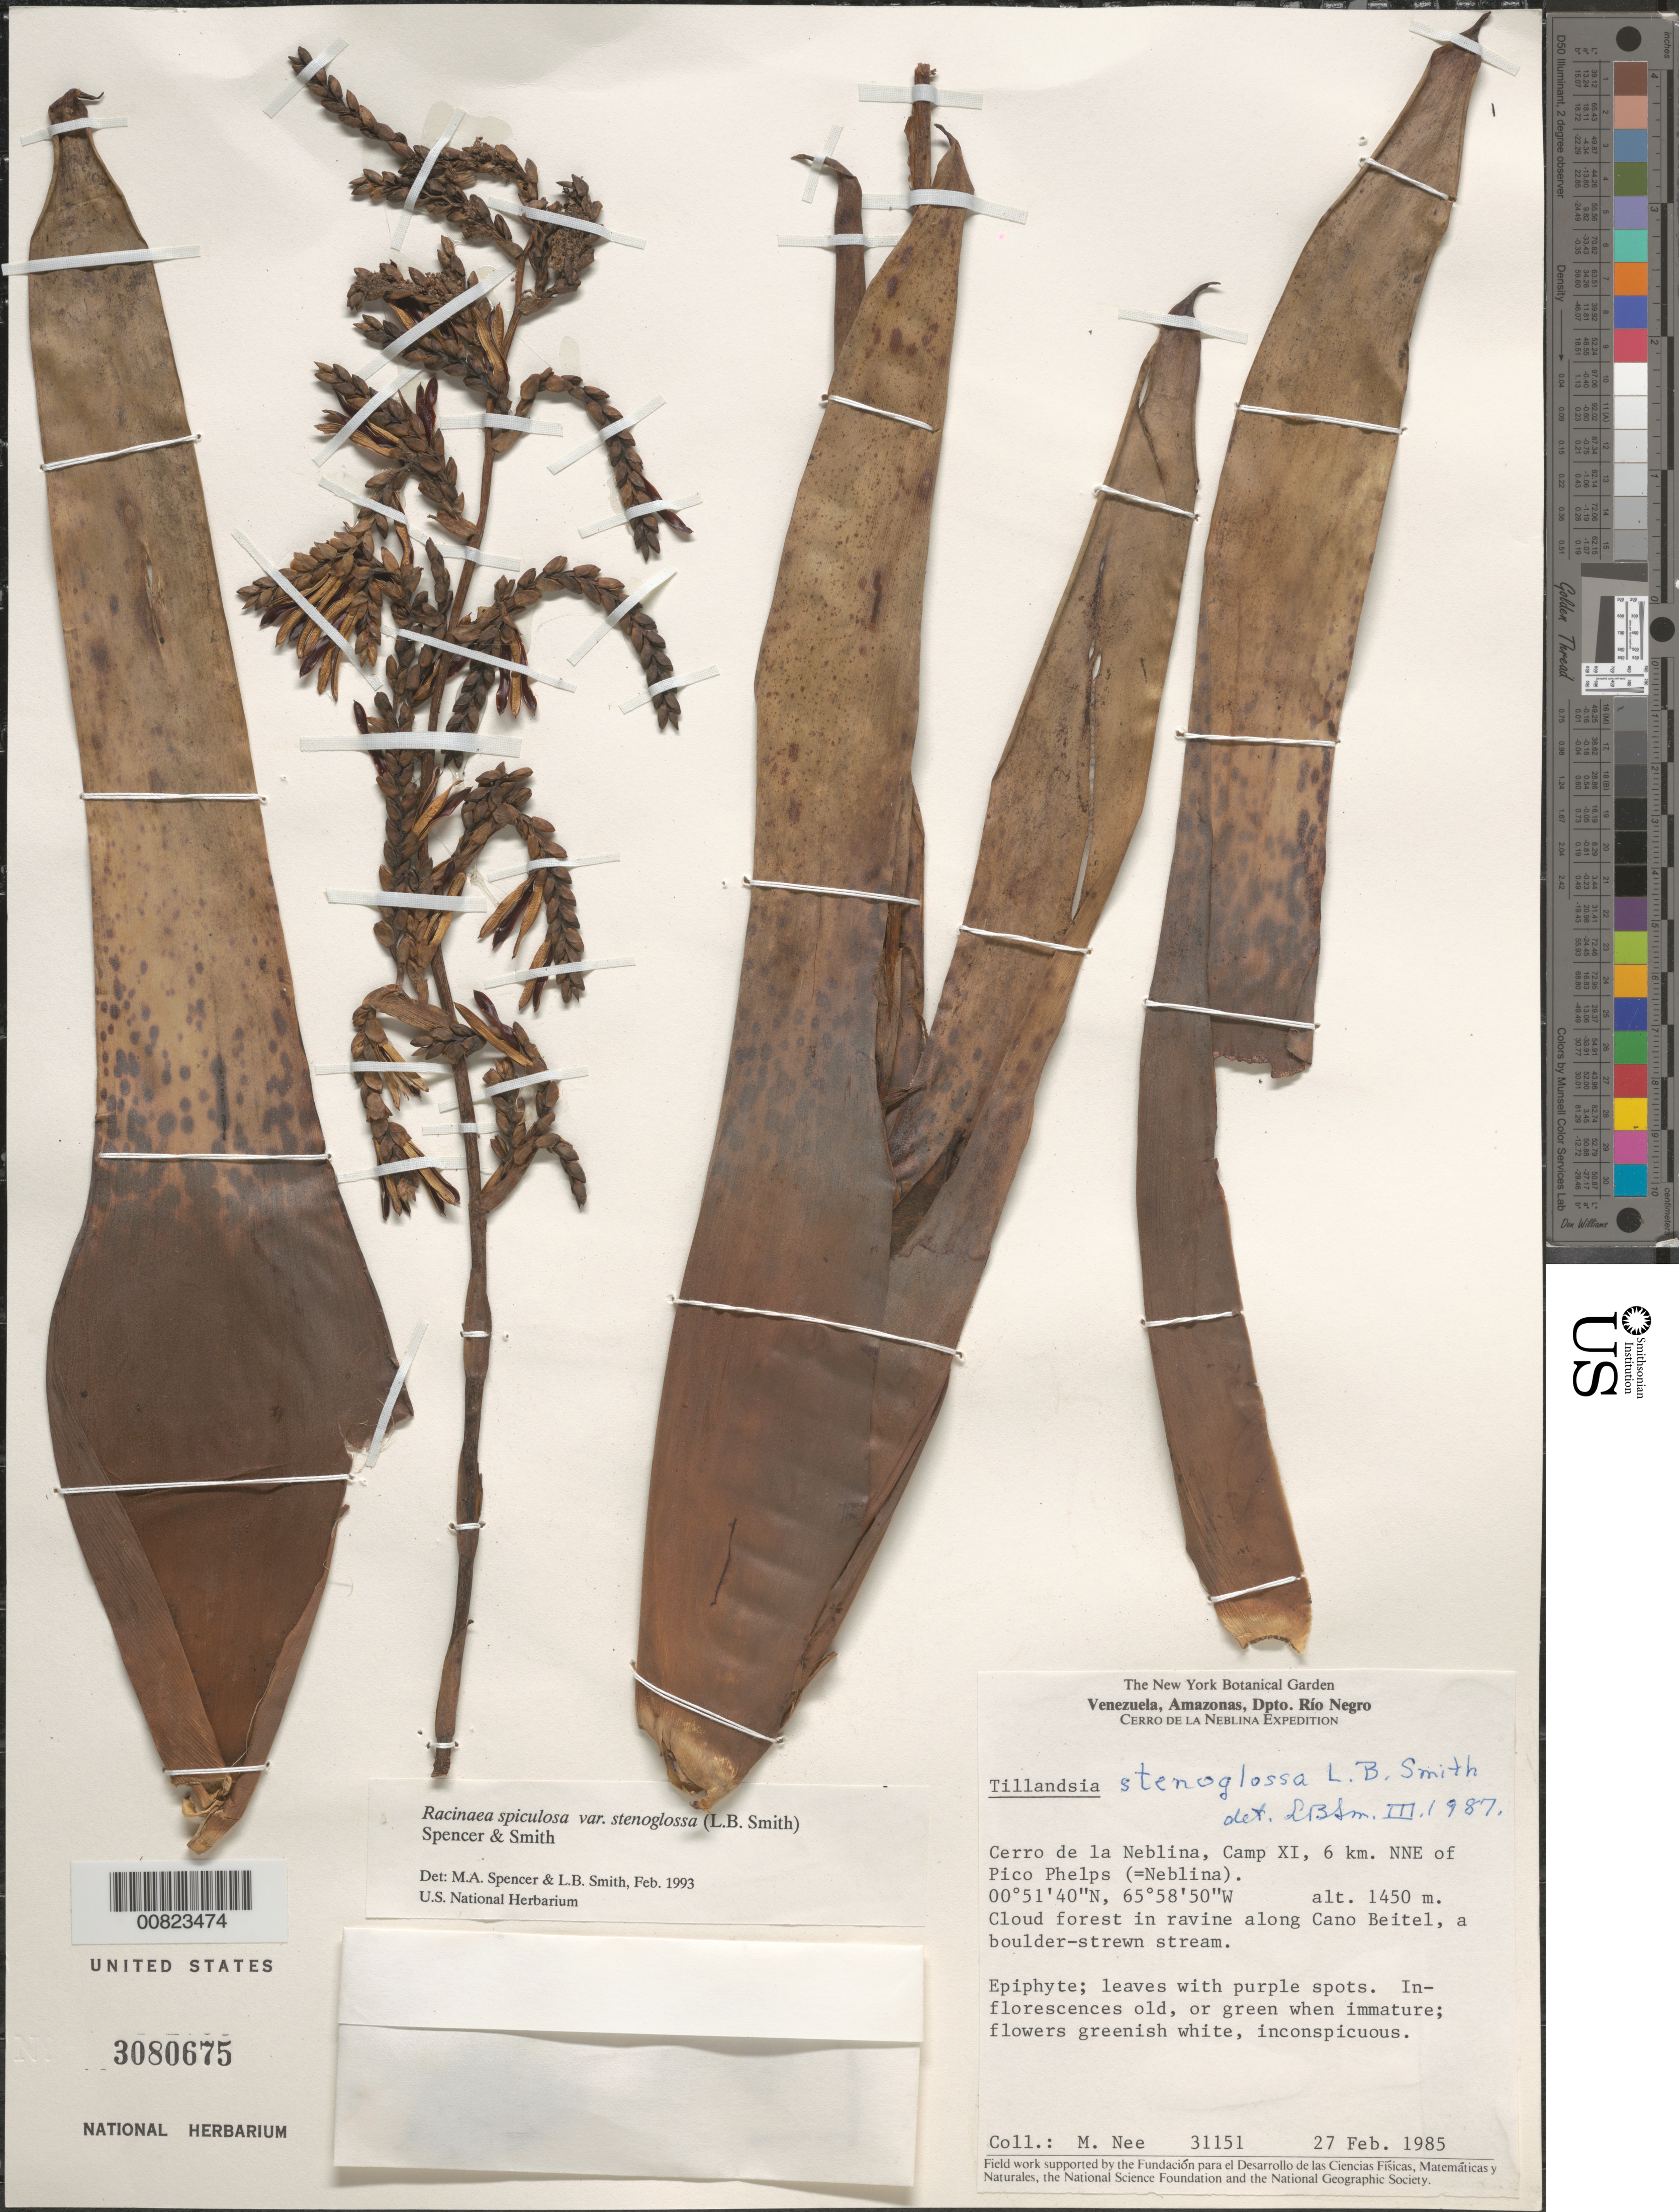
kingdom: Plantae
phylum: Tracheophyta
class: Liliopsida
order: Poales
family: Bromeliaceae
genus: Racinaea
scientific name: Racinaea spiculosa var. stenoglossa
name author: (L.B. Sm.) M.A. Spencer & L.B. Sm.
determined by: Spencer, M. A.; Smith, L. B.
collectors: M. Nee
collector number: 31151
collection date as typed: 27-Feb-85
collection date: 1985-02-27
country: Venezuela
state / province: Amazonas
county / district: Río Negro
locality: Cerro de la Neblina, Camp XI, 6 km NNE of Pico Phelps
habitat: Cloud forest in ravine along boulder strewn stream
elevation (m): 1450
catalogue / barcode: US 3080675